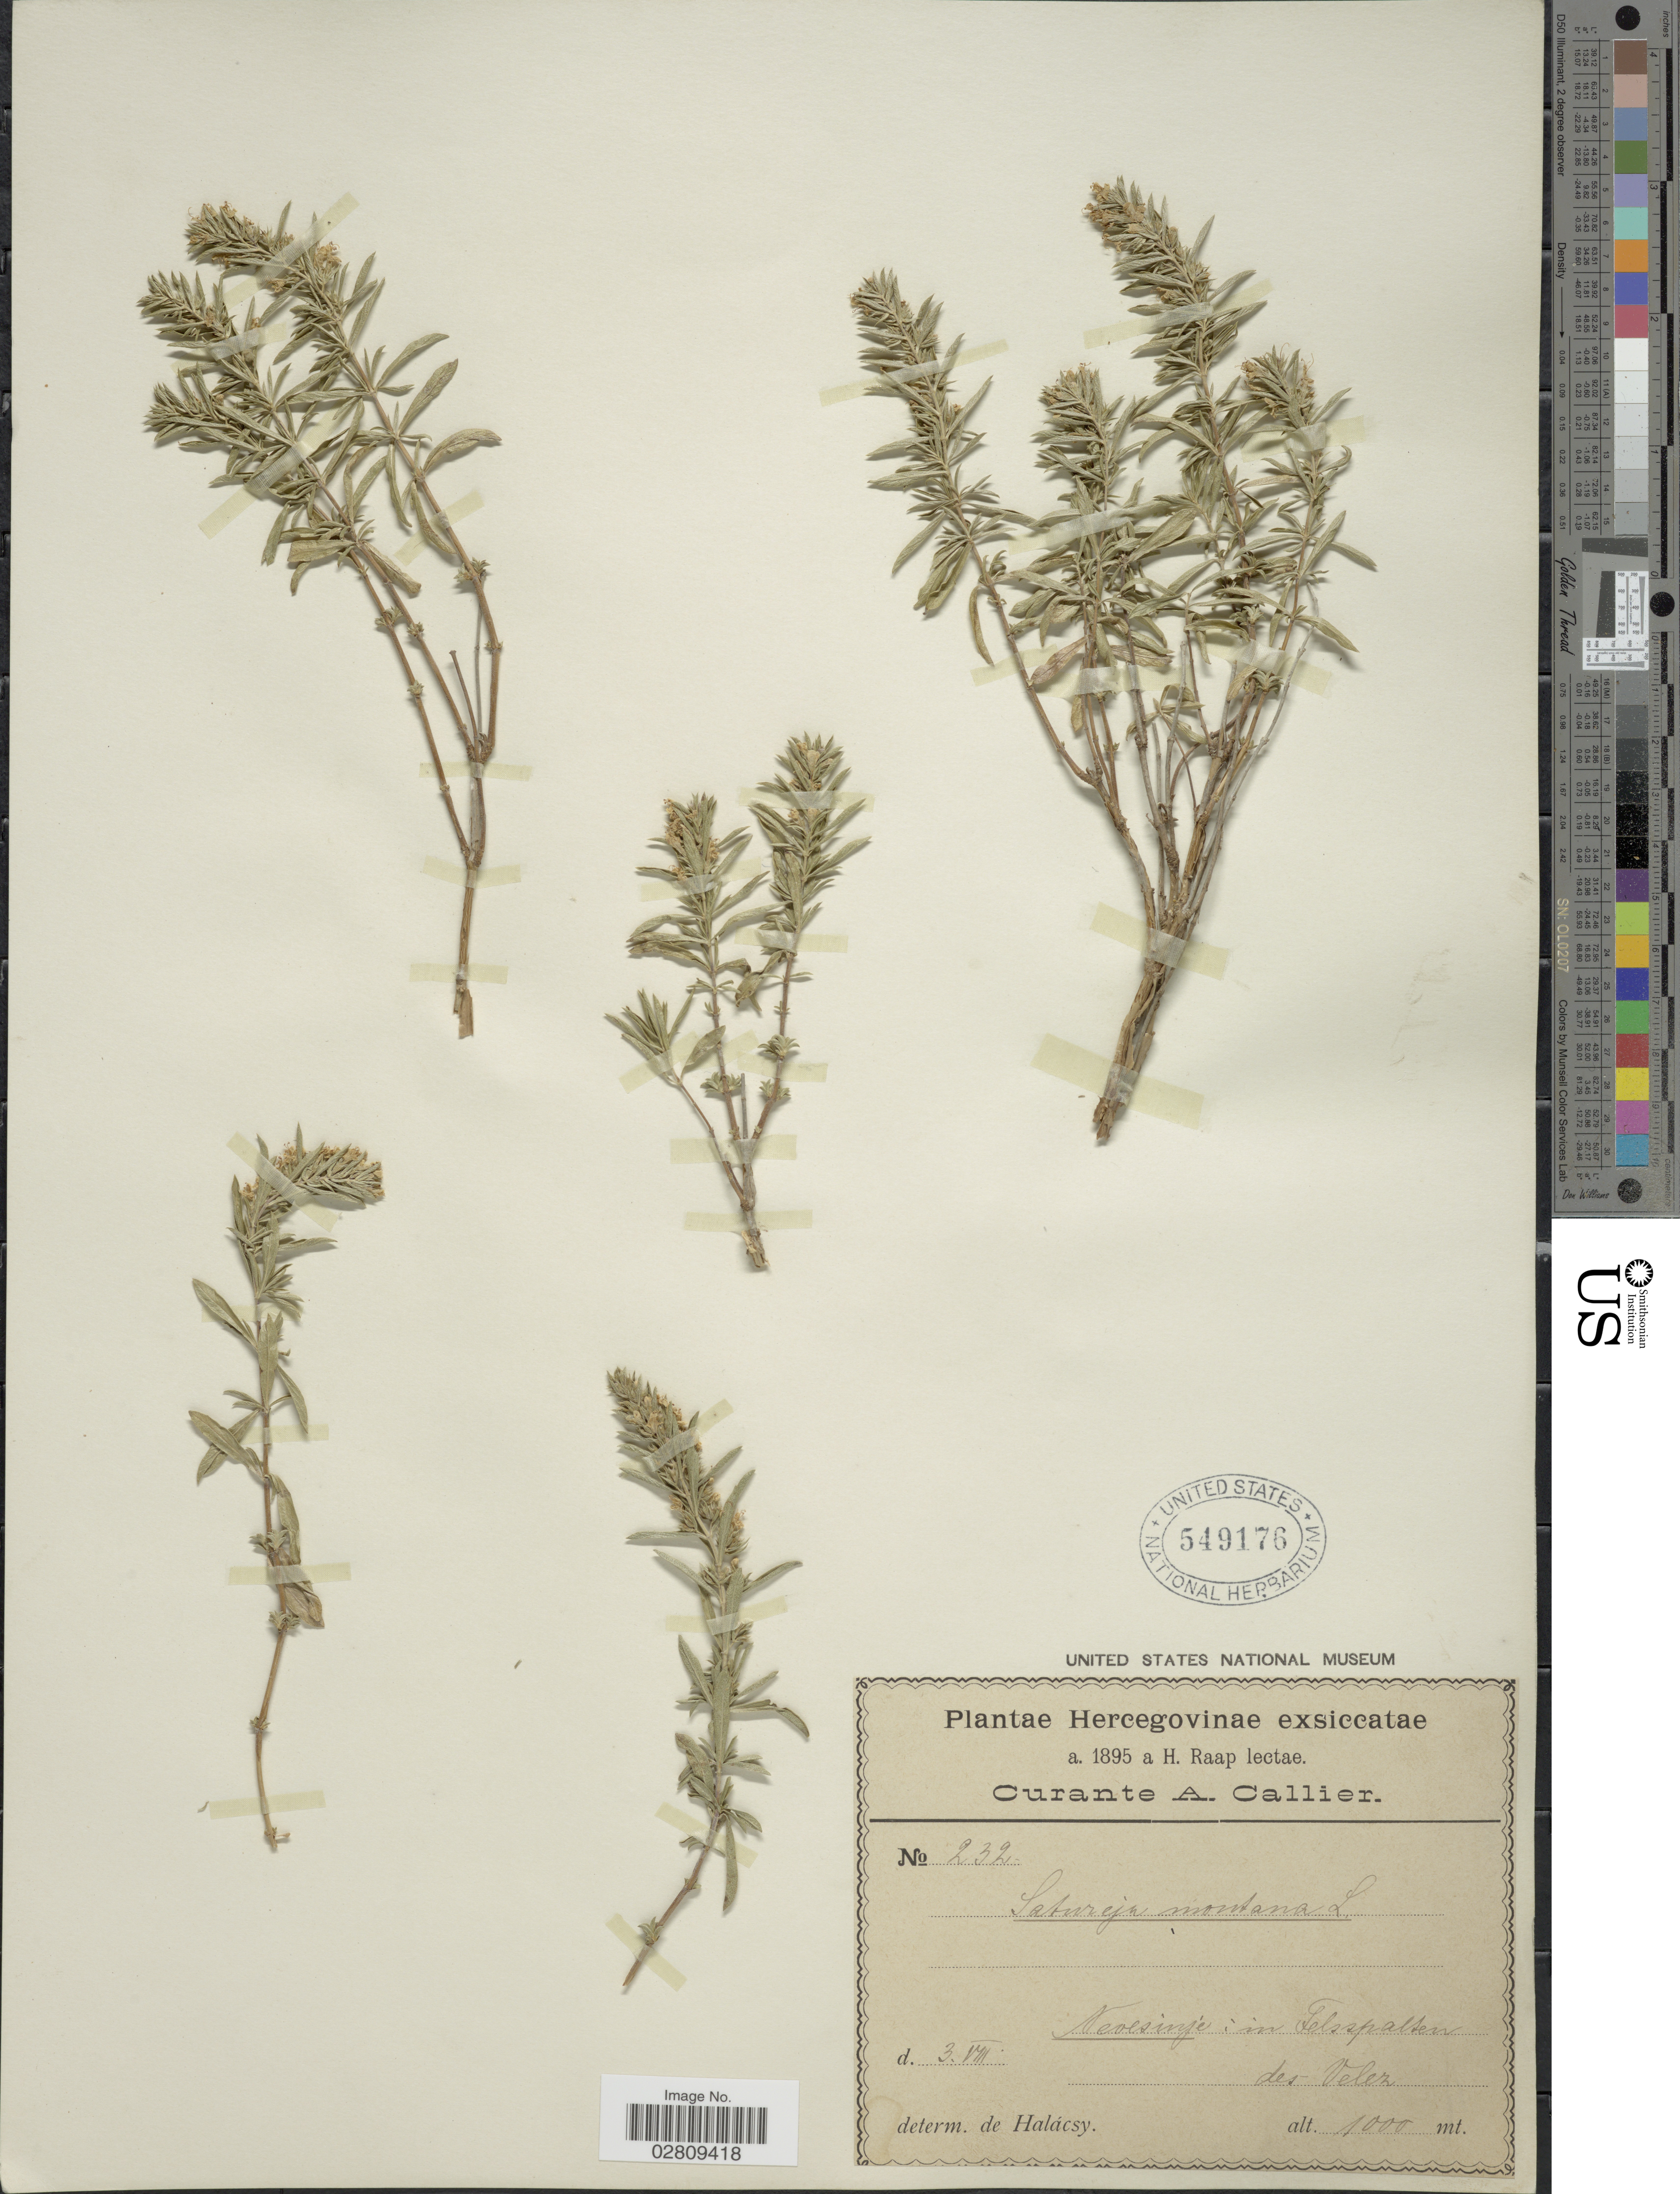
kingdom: Plantae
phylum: Tracheophyta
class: Magnoliopsida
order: Lamiales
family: Lamiaceae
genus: Satureja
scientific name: Satureja montana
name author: L.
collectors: H. Raap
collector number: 232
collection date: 1895-08-03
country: Bosnia and Herzegovina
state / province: Srpska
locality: Hercegovinae. Nevesinje: in Felsspalten des Velez.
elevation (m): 1000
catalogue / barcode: US 549176